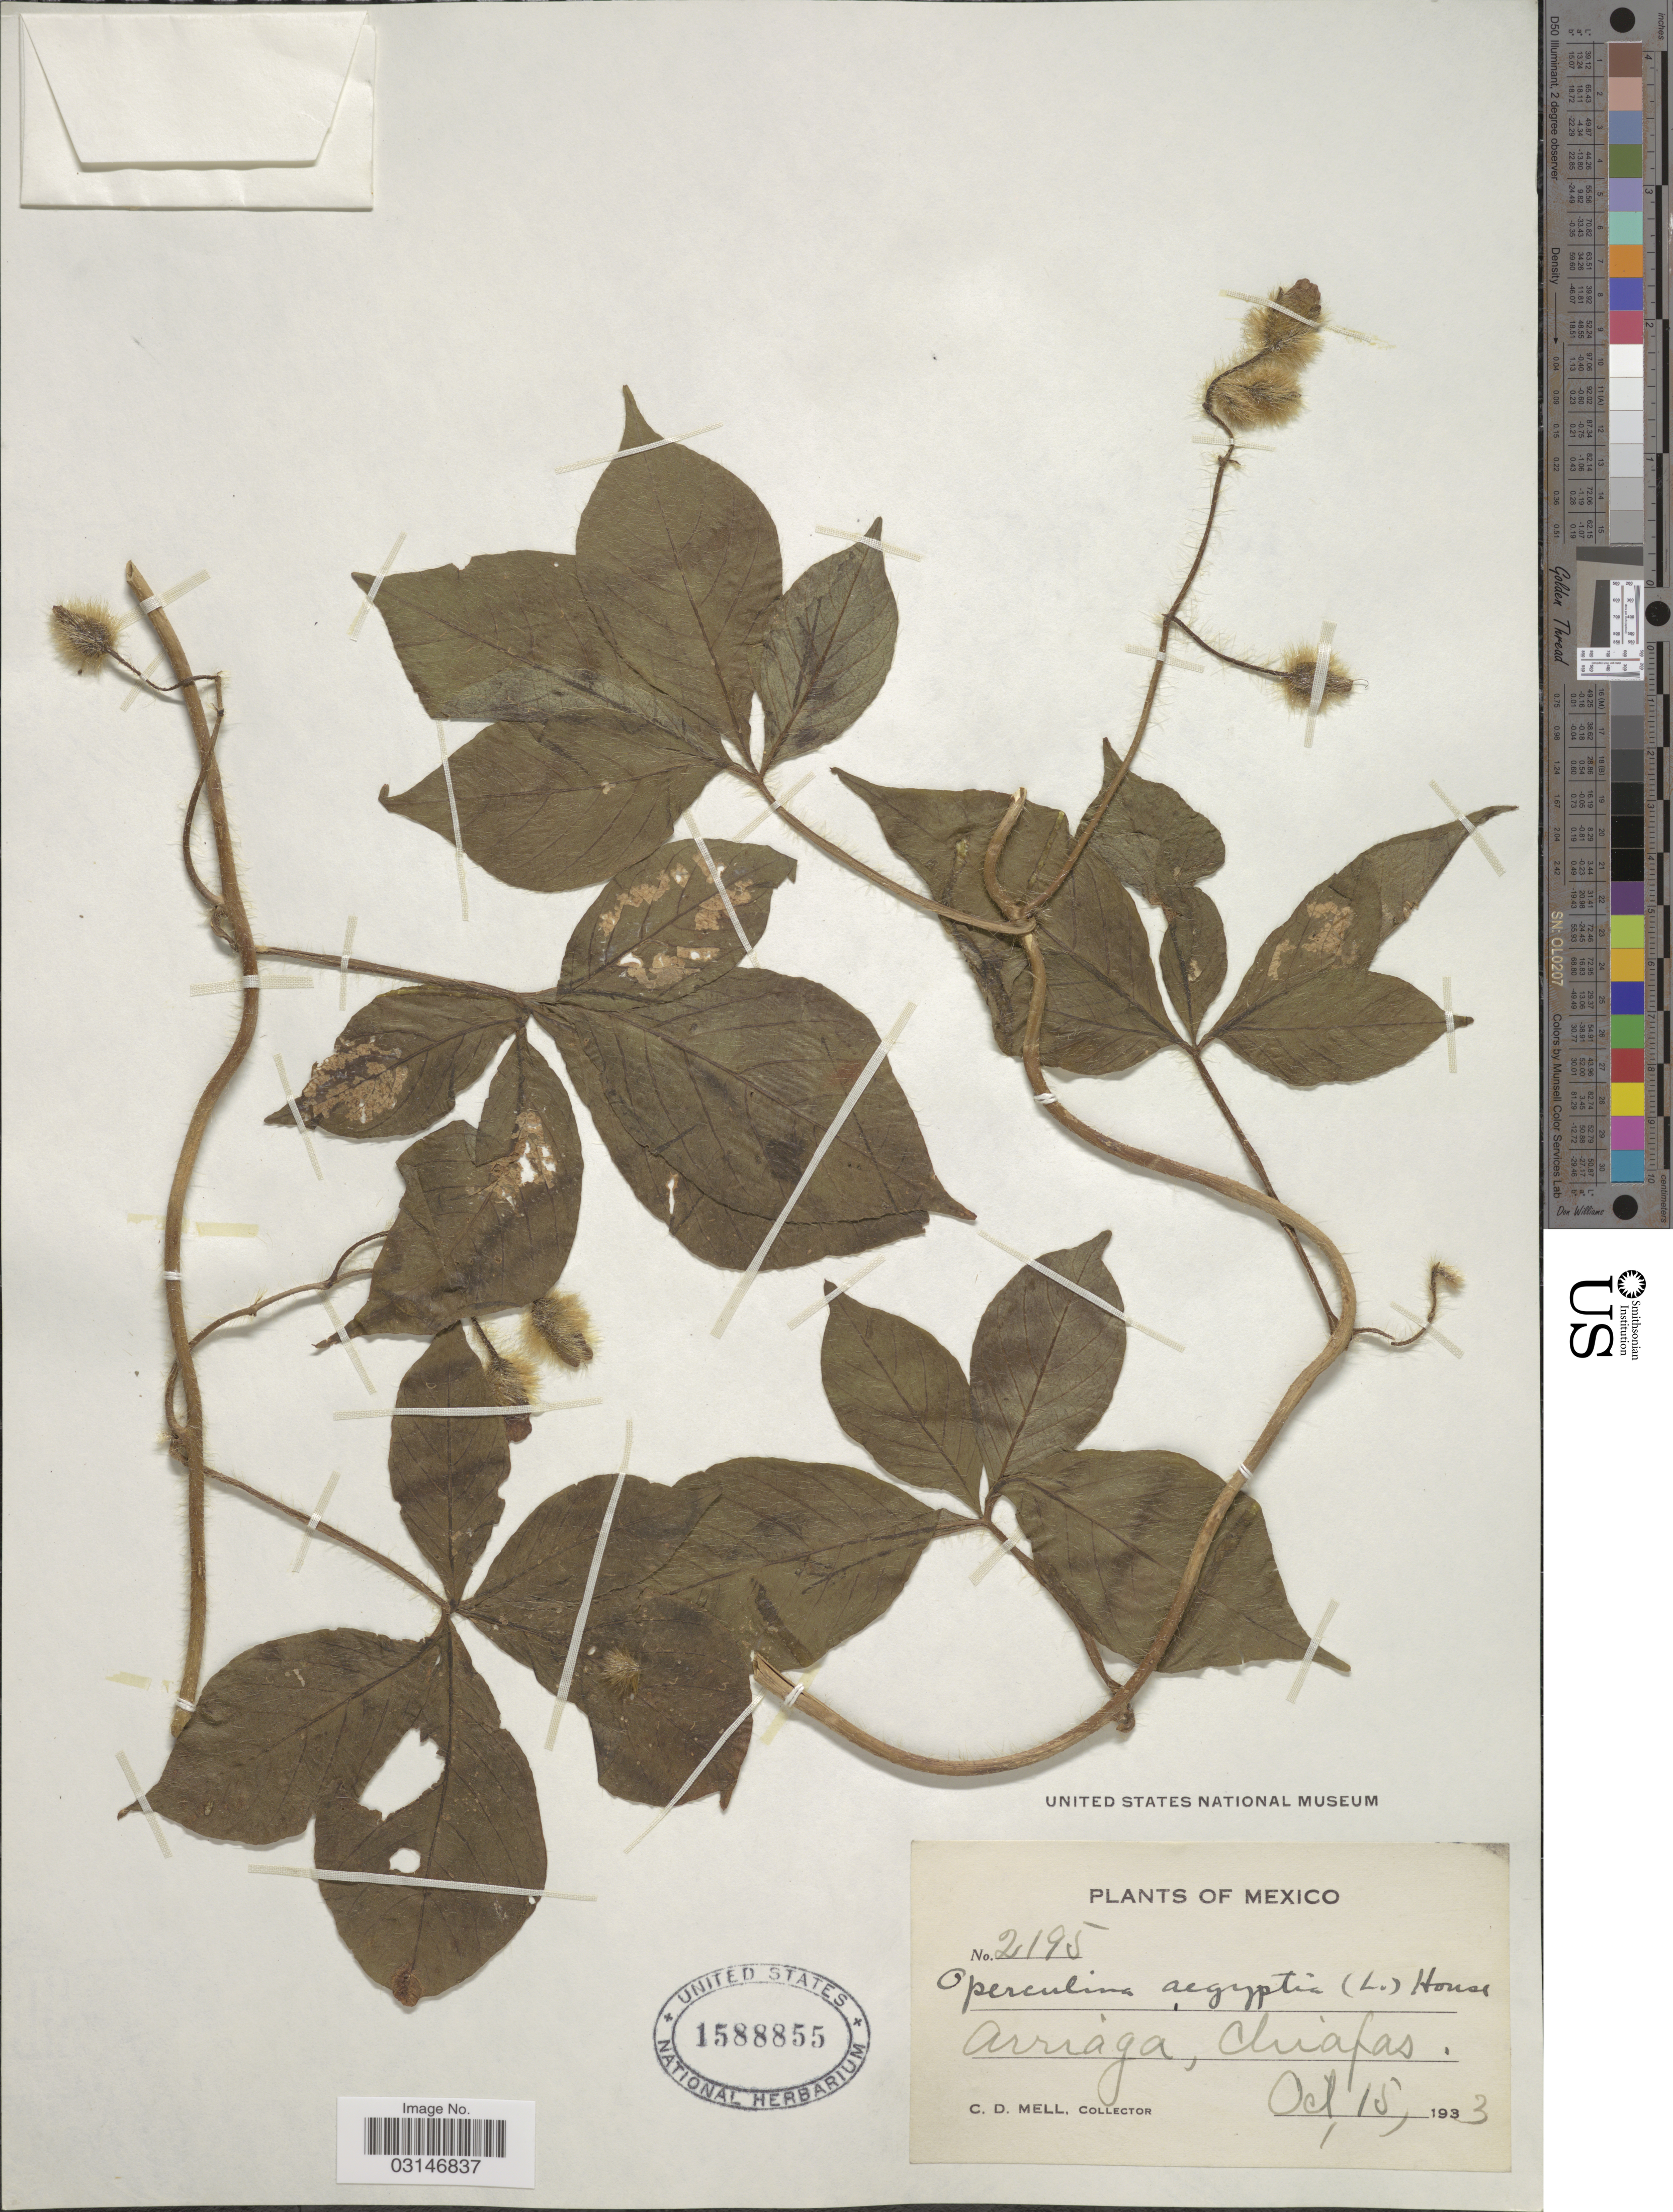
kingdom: Plantae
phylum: Tracheophyta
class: Magnoliopsida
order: Solanales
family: Convolvulaceae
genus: Distimake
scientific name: Distimake aegyptius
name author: (L.) A. R. Simões & Staples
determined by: Strong, Mark T., (BOT), Smithsonian Institution - National Museum of Natural History (UNITED STATES)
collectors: C. D. Mell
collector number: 2195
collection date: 1933-10-15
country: Mexico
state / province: Chiapas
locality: Arriaga.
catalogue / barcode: US 1588855